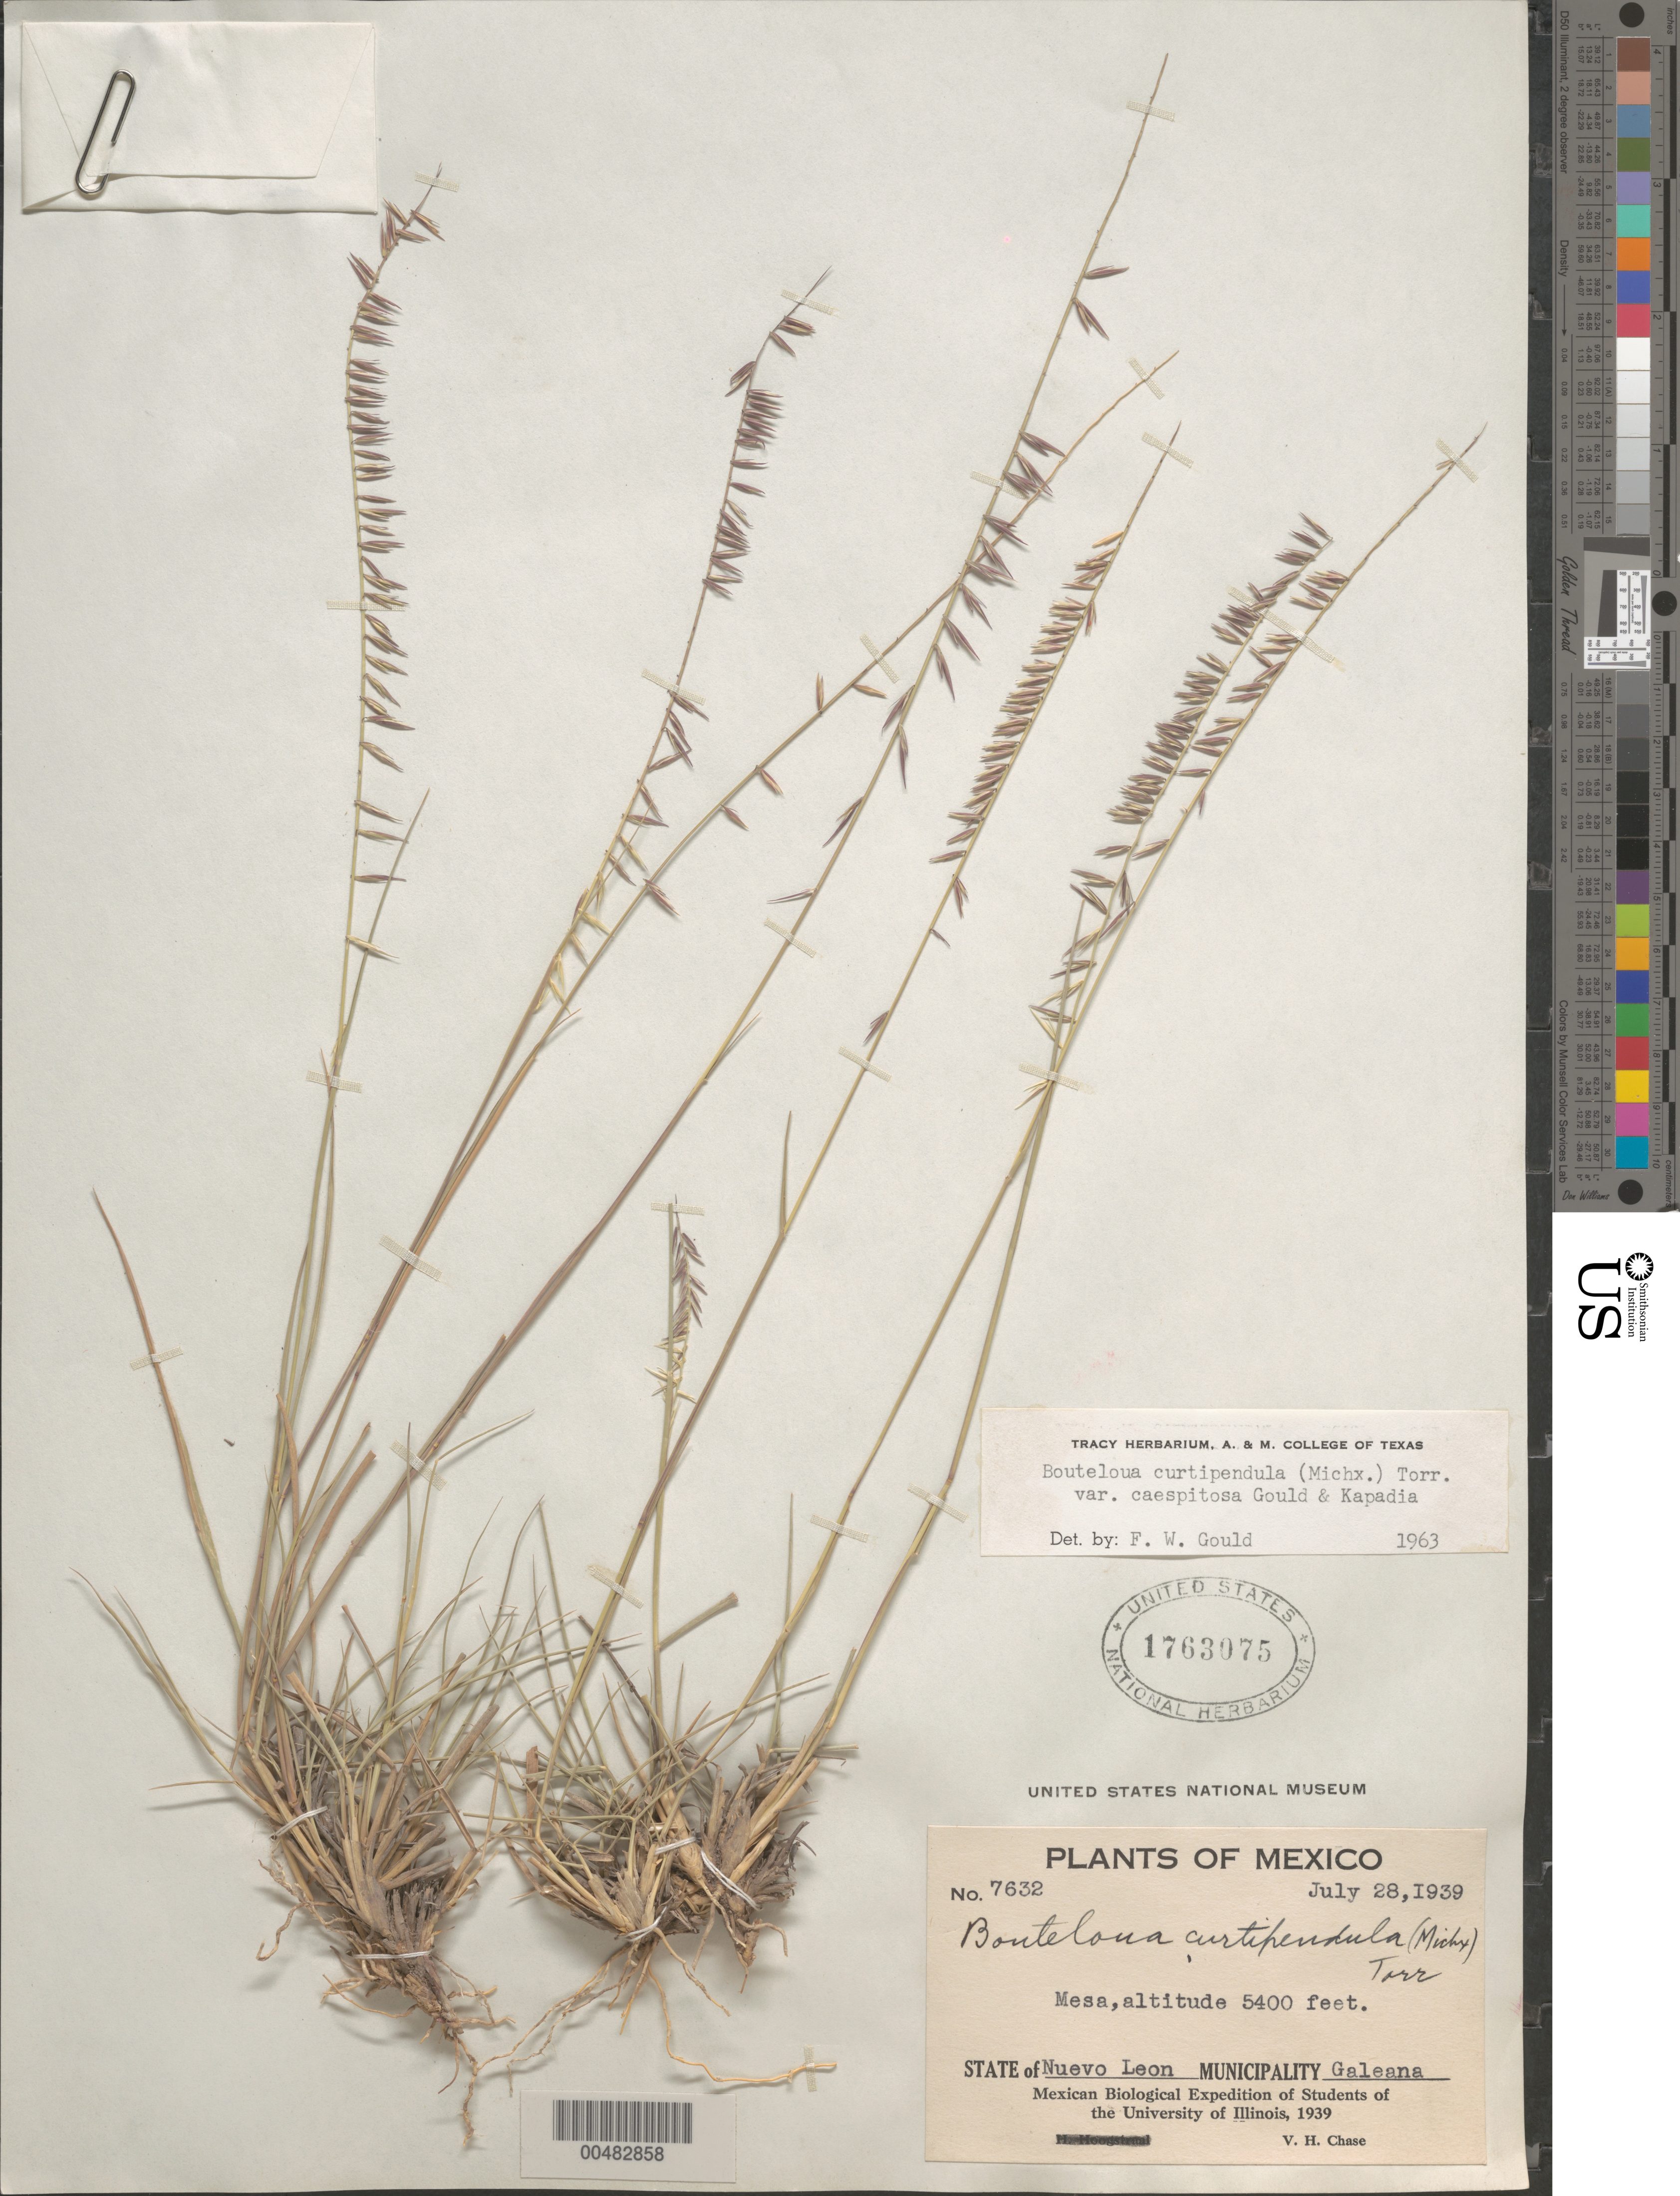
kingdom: Plantae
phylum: Tracheophyta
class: Liliopsida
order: Poales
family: Poaceae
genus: Bouteloua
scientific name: Bouteloua curtipendula var. caespitosa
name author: Gould & Kapadia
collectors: V. H. Chase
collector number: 7632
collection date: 1939-07-28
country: Mexico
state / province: Nuevo León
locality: Mesa. Municipality Galeana. Mexican Biological Expedition of Students of the University of Illinois, 1939.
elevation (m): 1646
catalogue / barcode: US 1763075